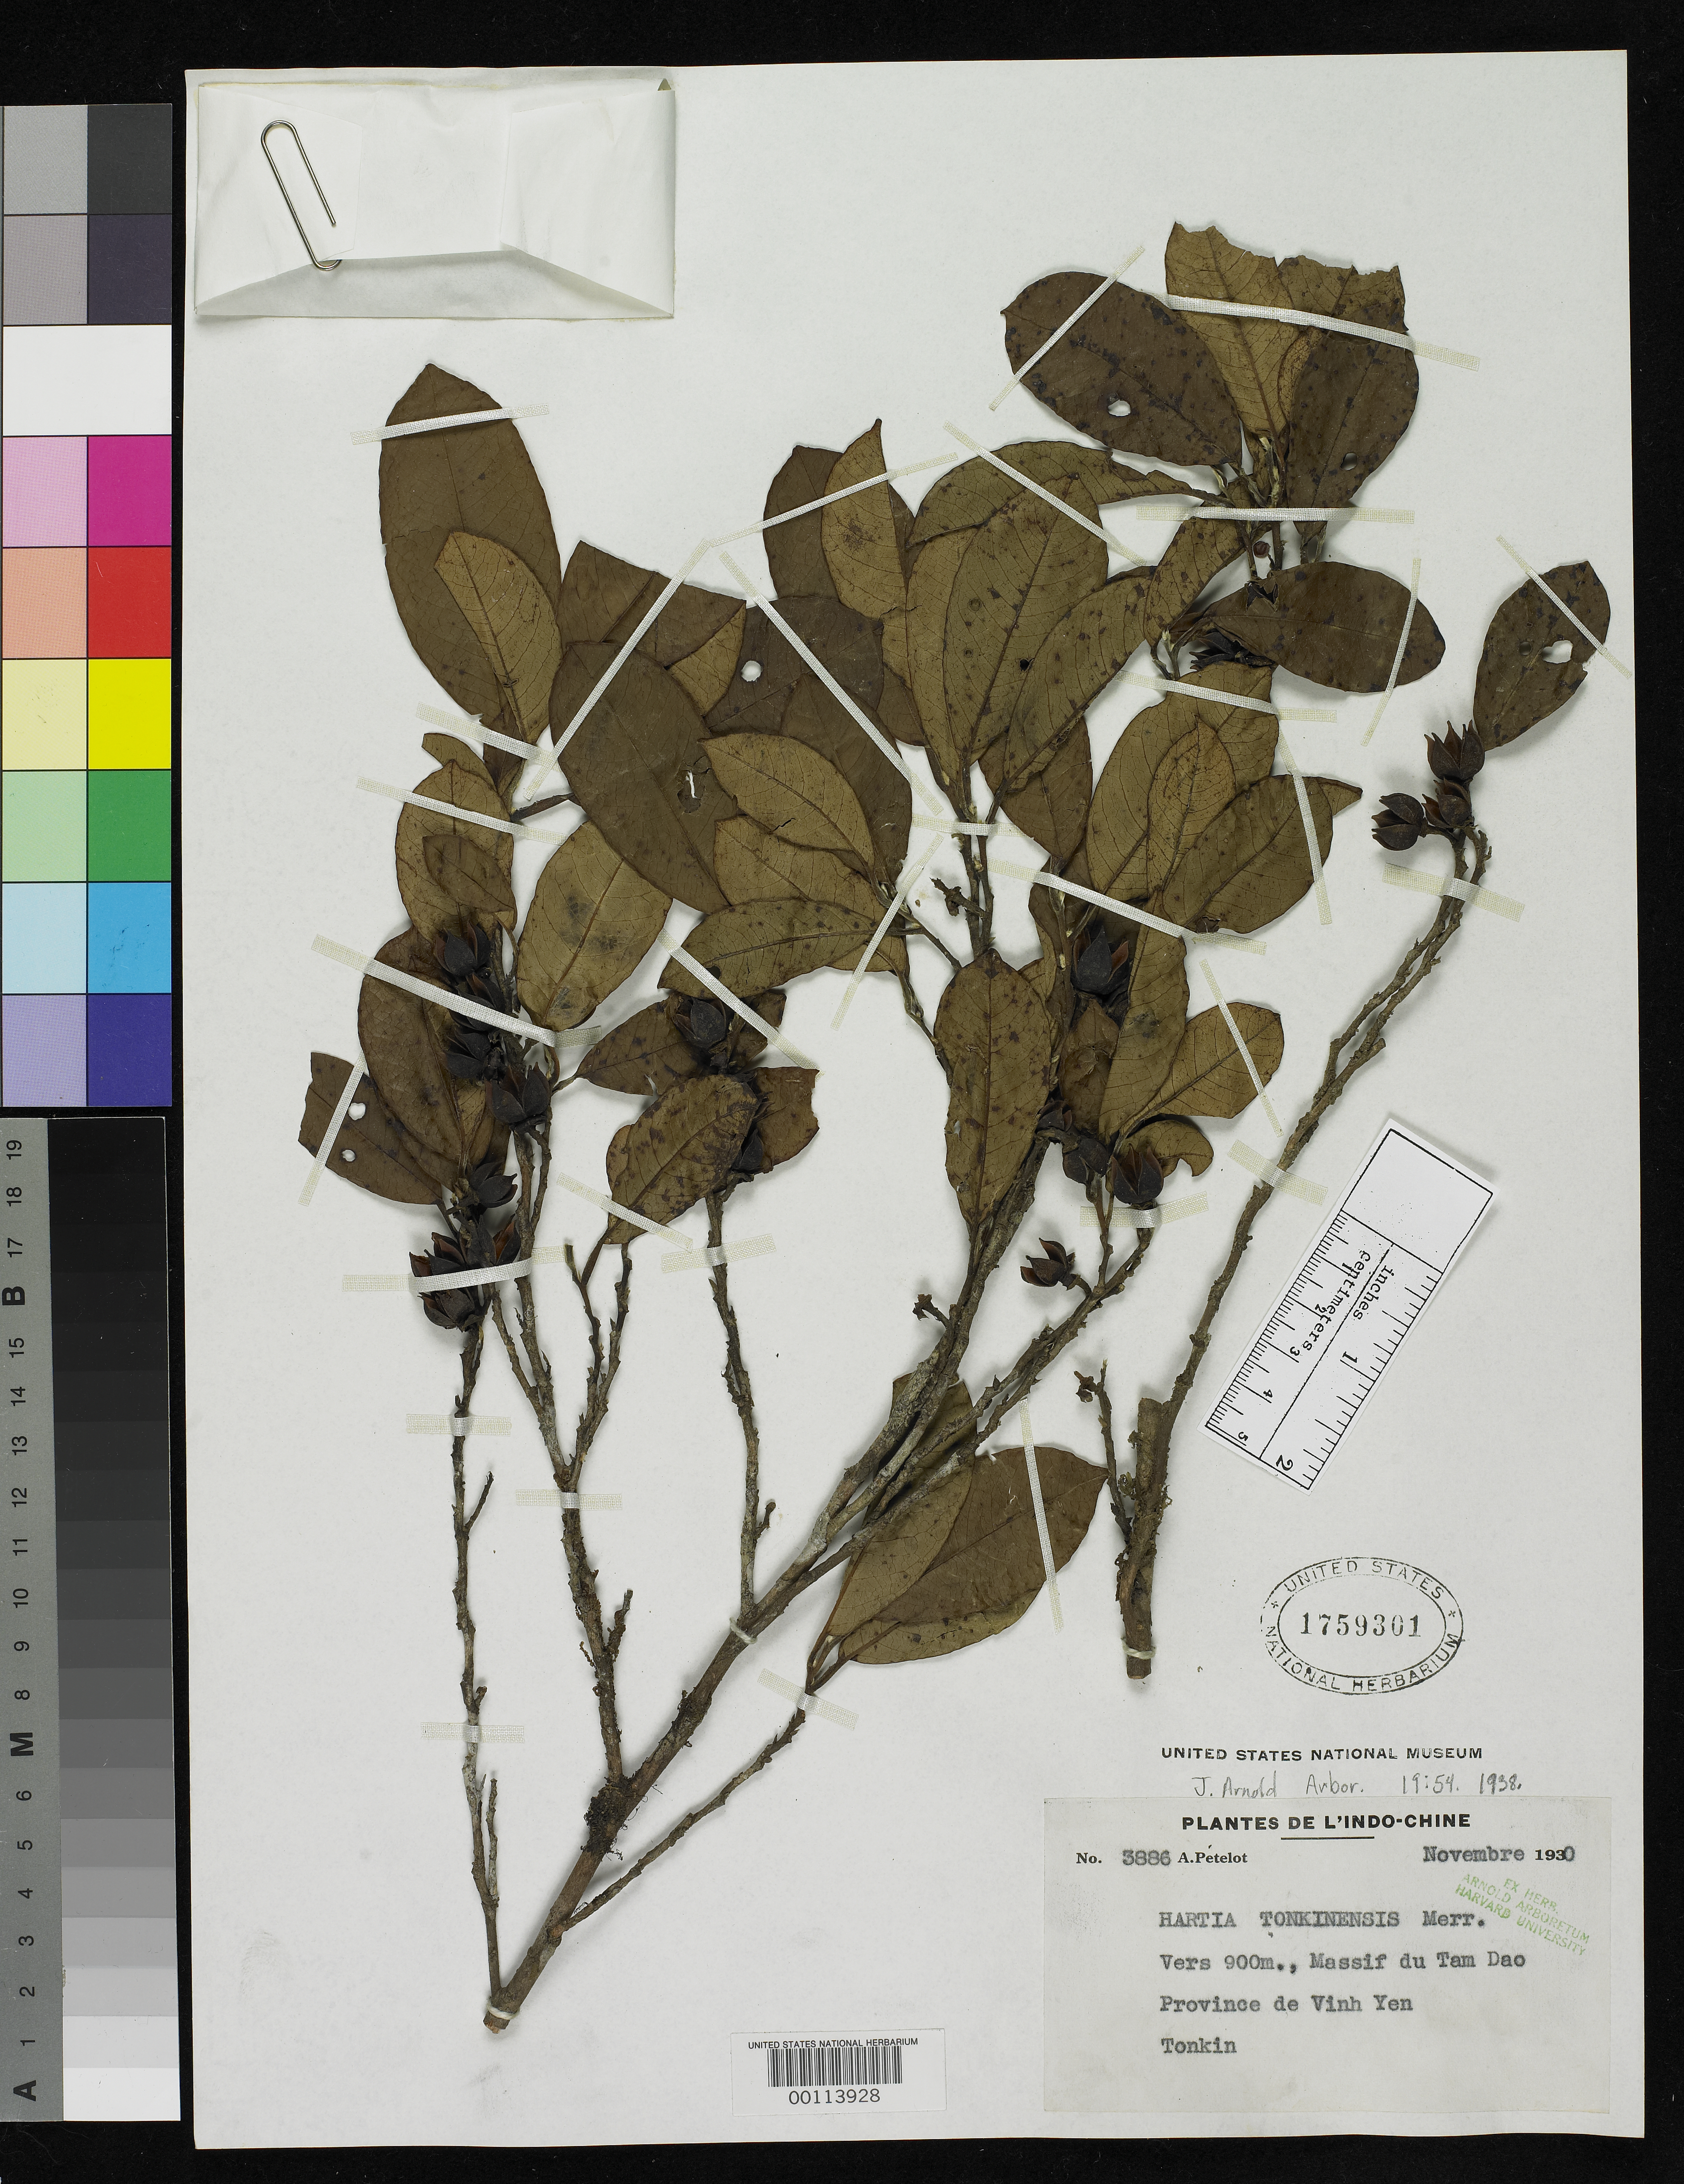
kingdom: Plantae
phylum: Tracheophyta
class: Magnoliopsida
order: Ericales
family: Theaceae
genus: Hartia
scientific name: Hartia tonkinensis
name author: Merr.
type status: Isotype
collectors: P. A. Pételot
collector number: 3886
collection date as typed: Nov 1930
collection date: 1930-11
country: Vietnam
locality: Vinh Yen, massif du Tam Dao.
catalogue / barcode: US 1759301